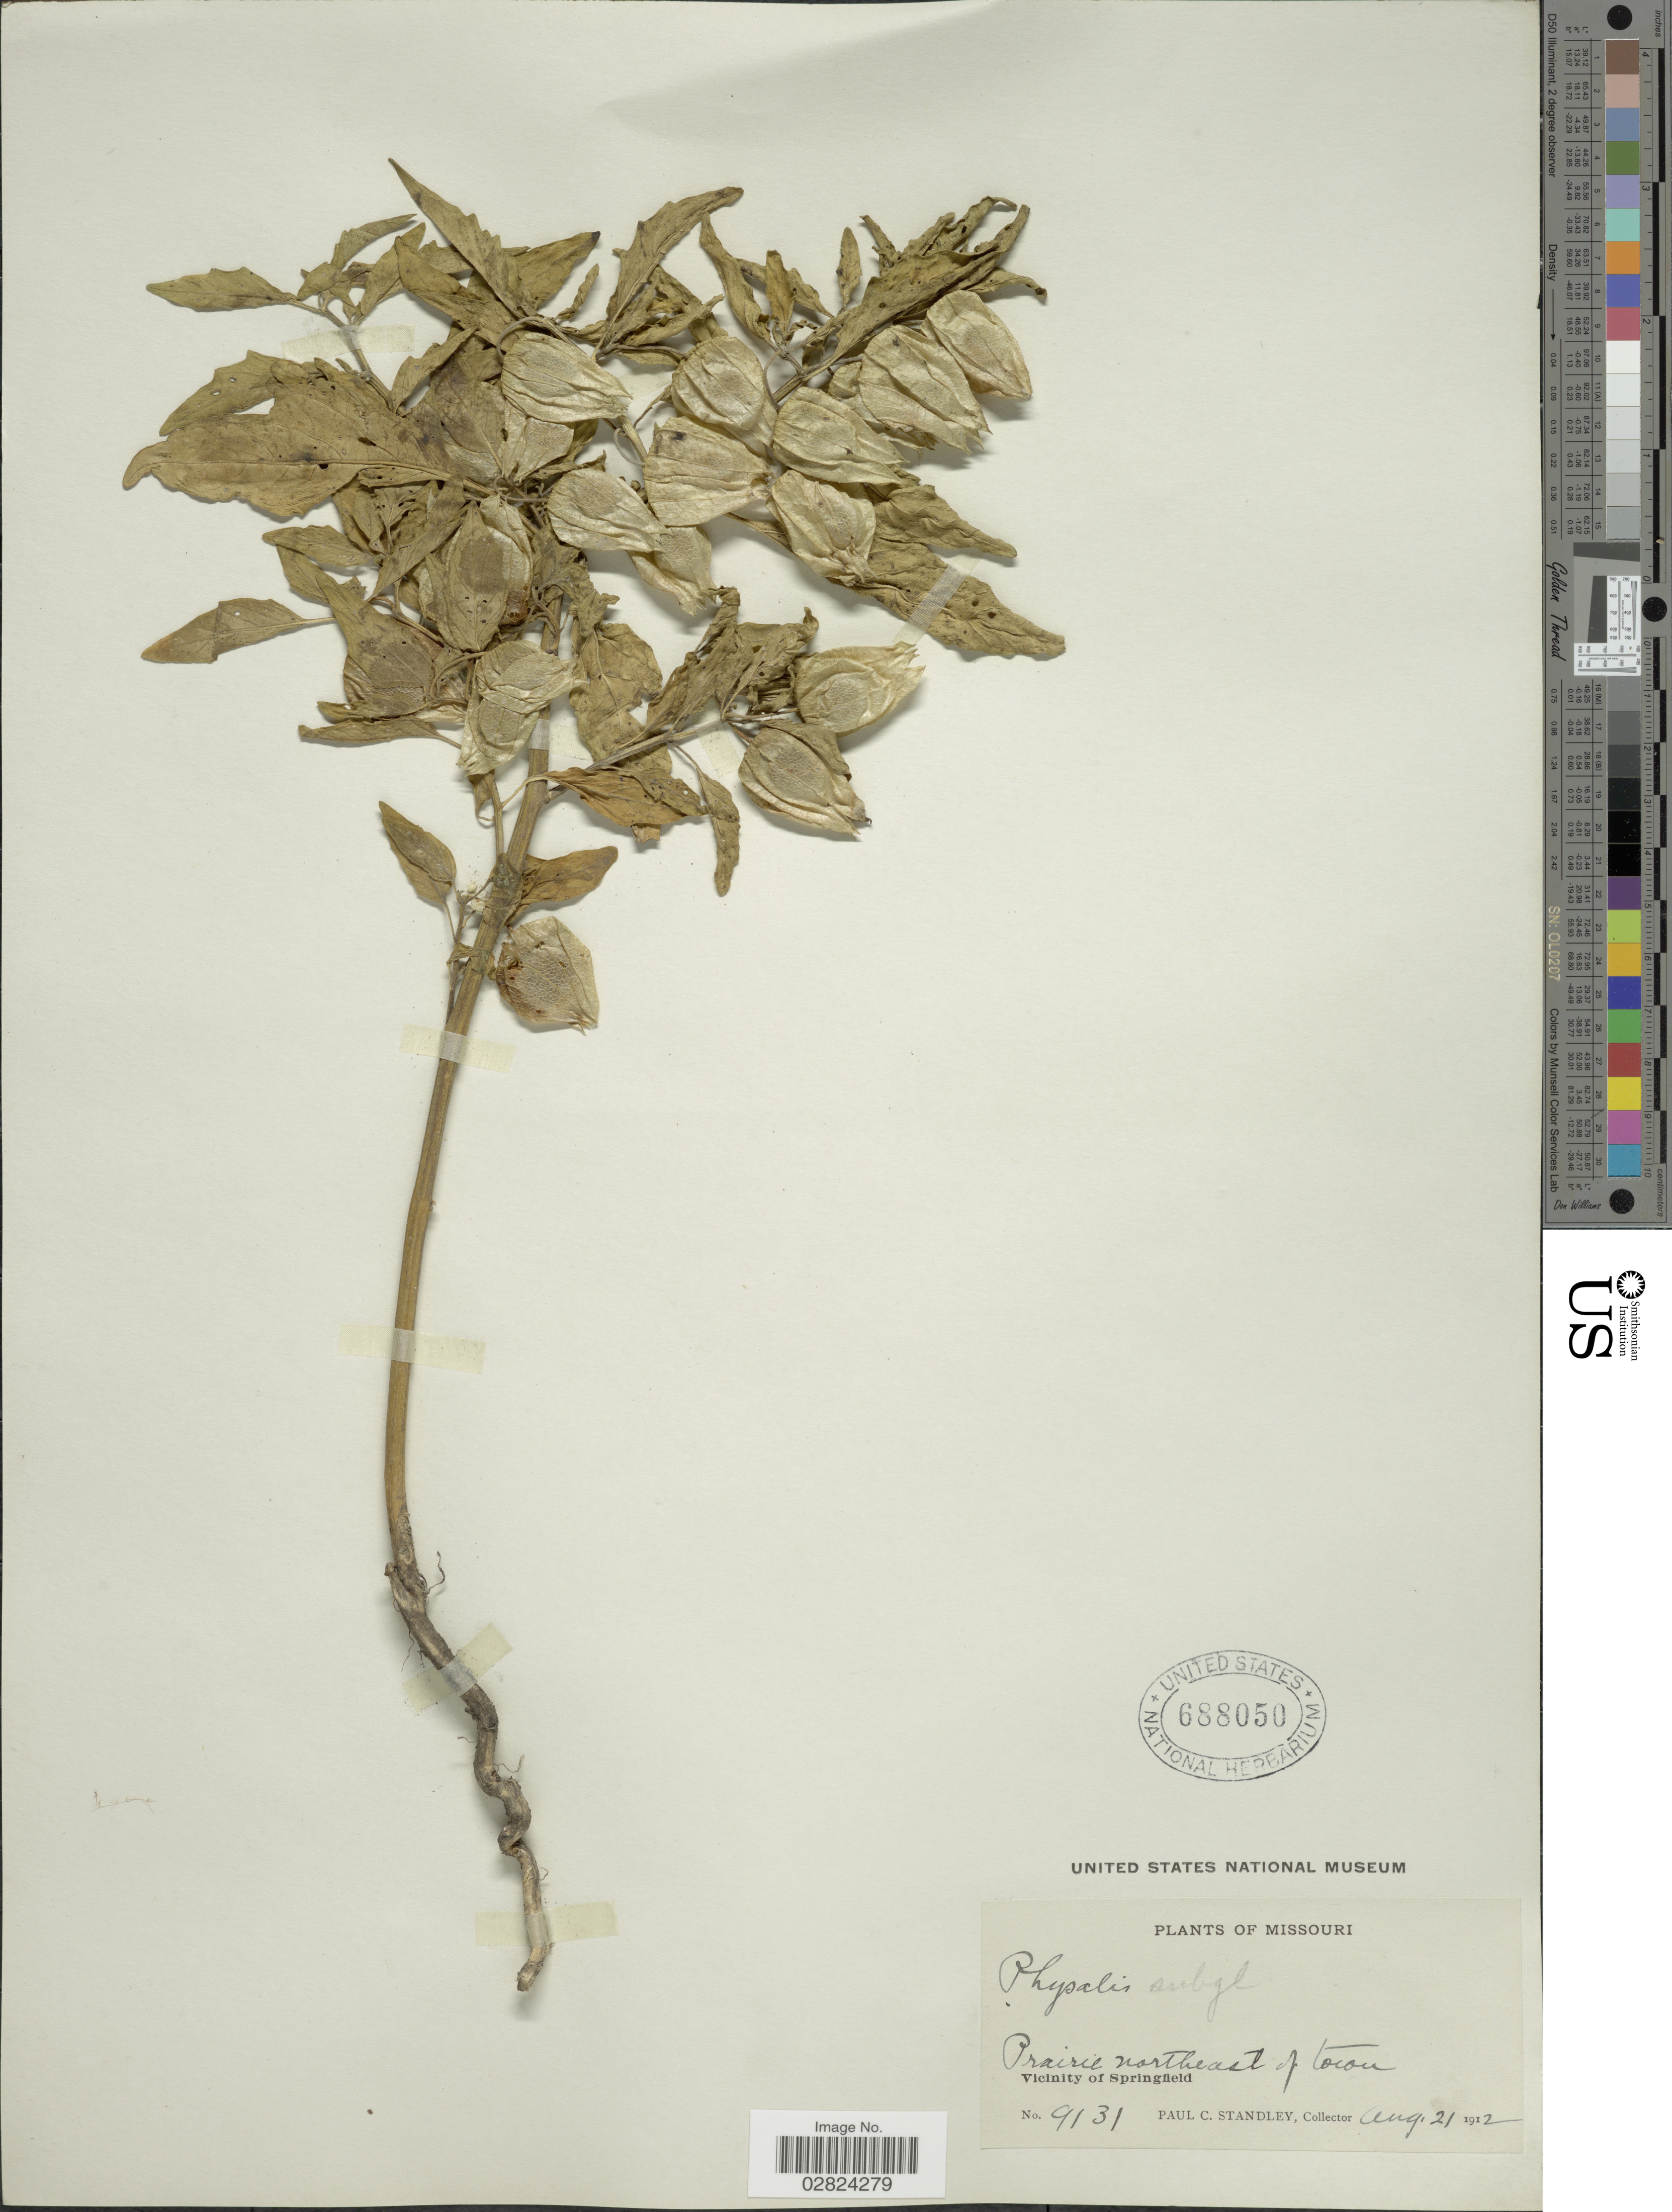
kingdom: Plantae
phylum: Tracheophyta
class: Magnoliopsida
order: Solanales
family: Solanaceae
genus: Physalis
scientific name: Physalis subglabrata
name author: Mack. & Bush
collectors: P. C. Standley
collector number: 9131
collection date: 1912-08-21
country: United States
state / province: Missouri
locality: Prairie northeast of town, Vicinity of Springfield.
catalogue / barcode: US 688050